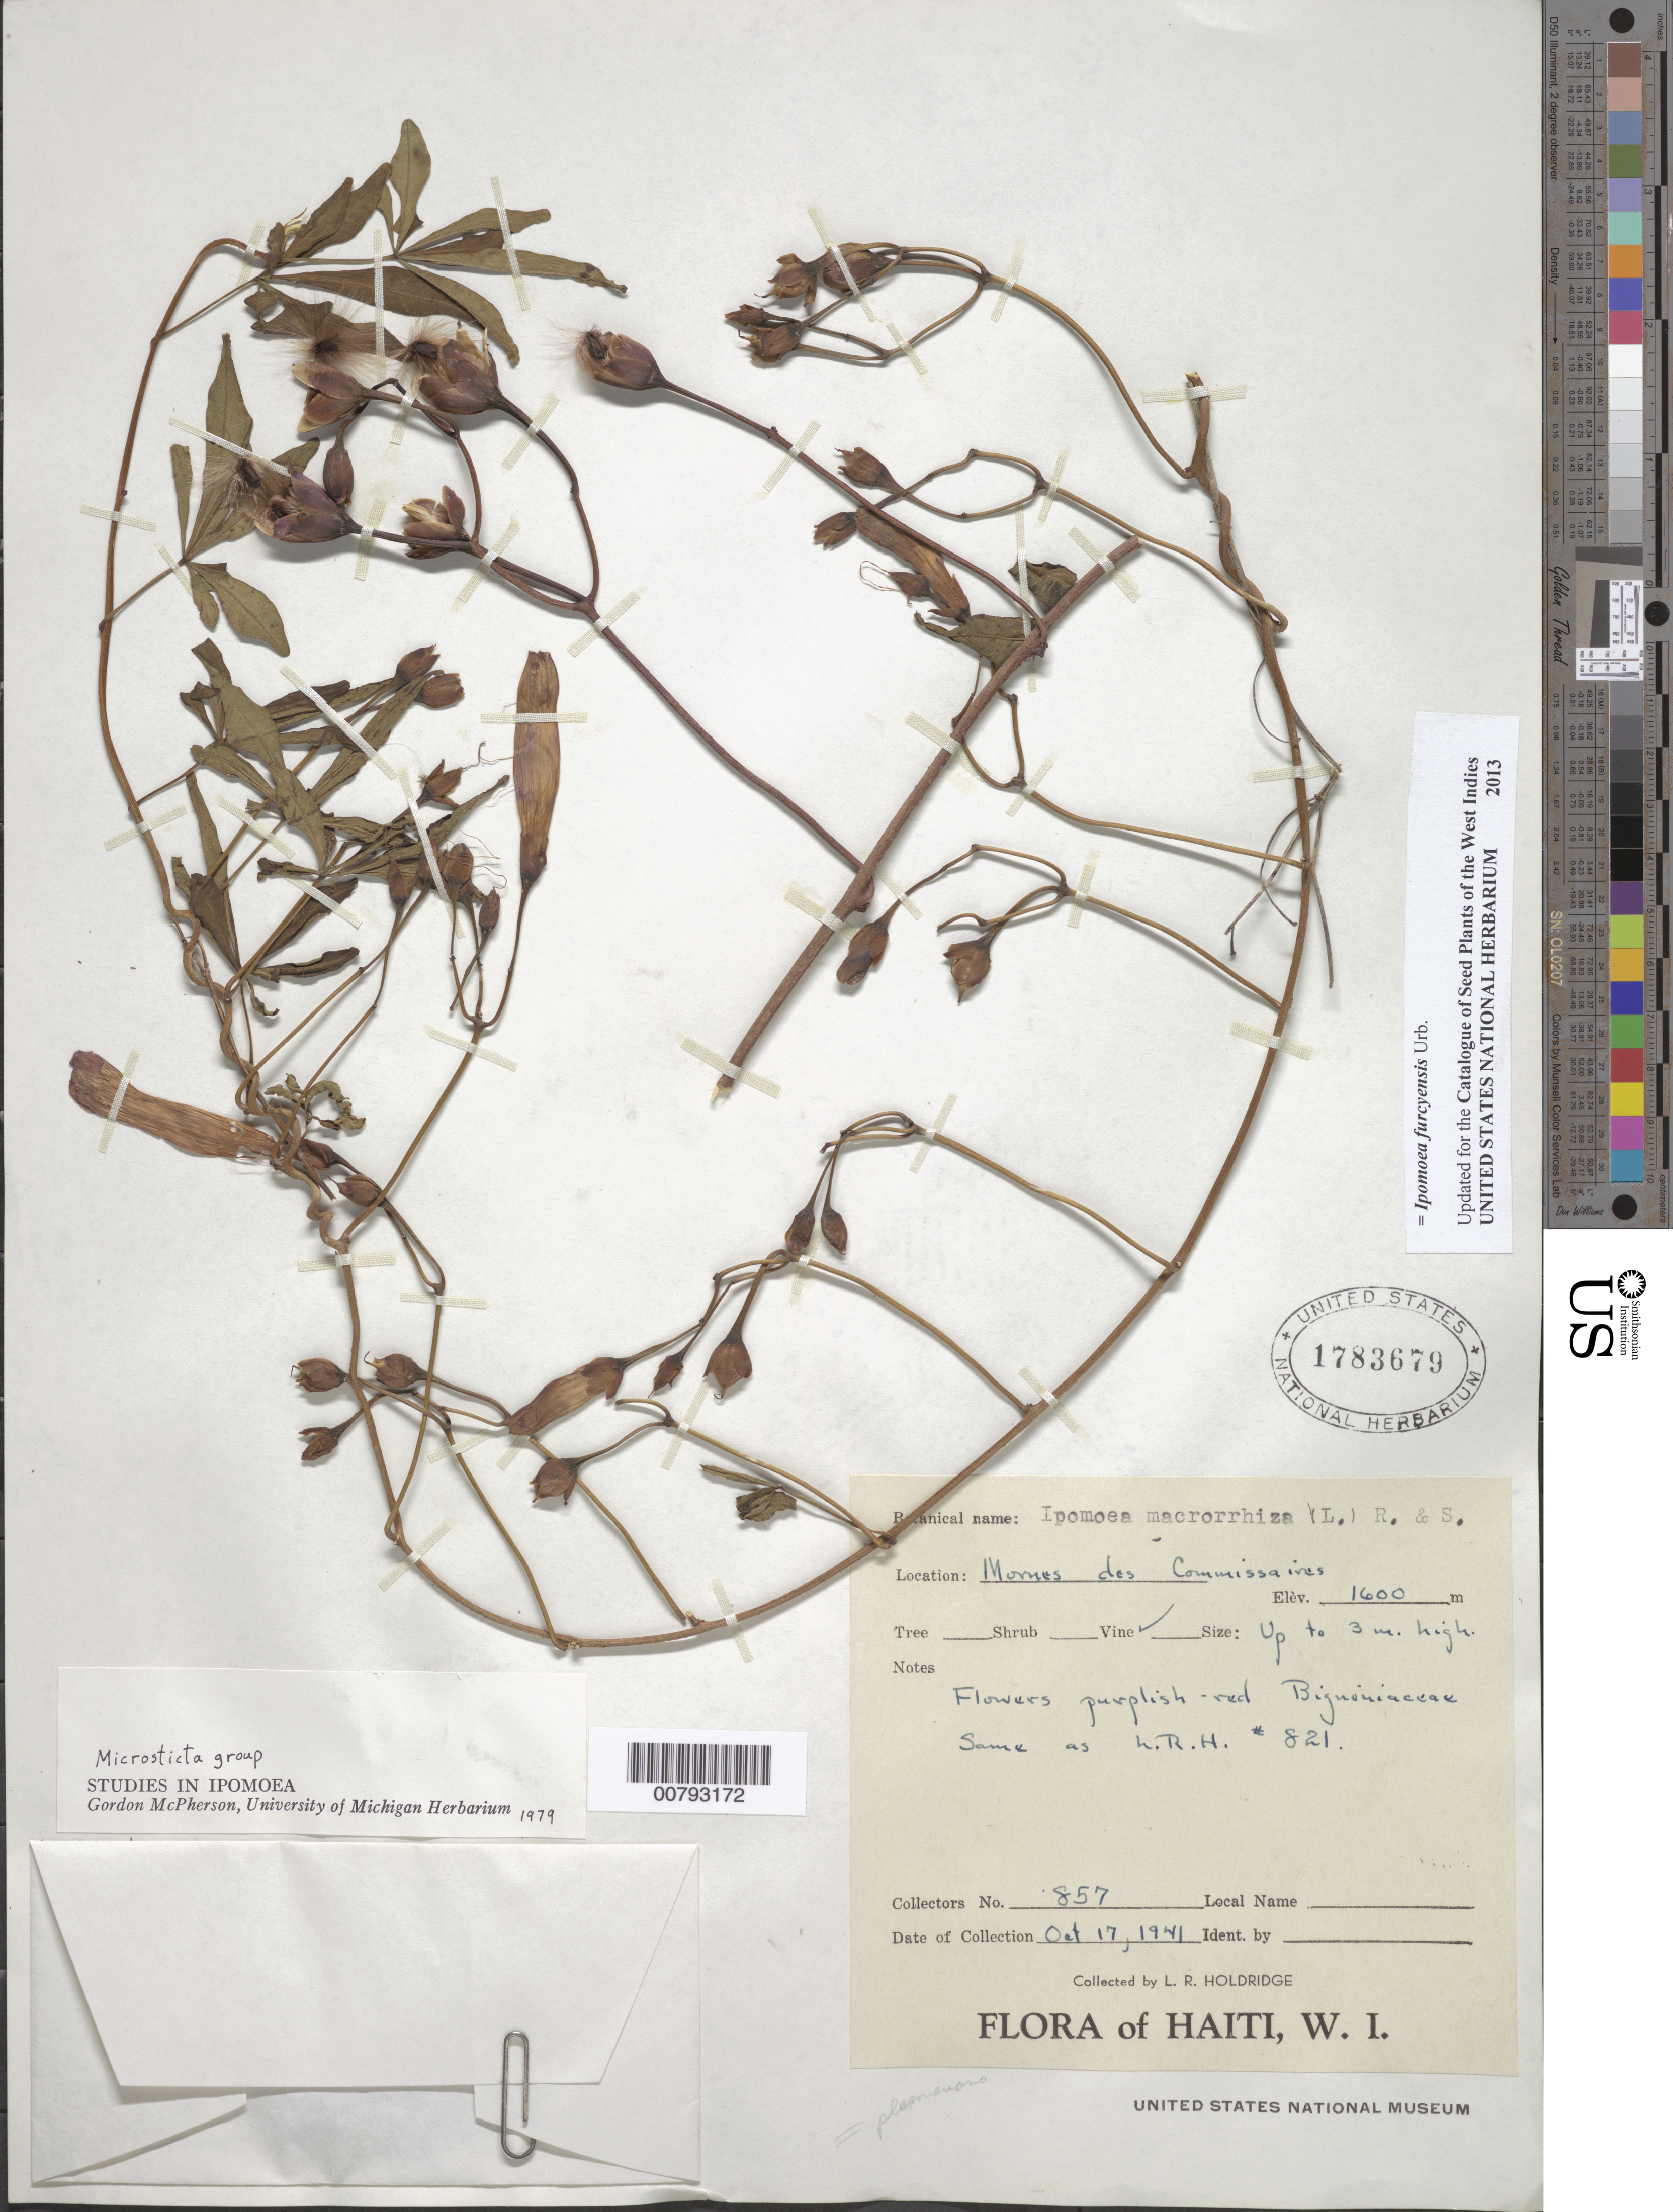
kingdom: Plantae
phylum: Tracheophyta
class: Magnoliopsida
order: Solanales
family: Convolvulaceae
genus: Ipomoea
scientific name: Ipomoea furcyensis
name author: Urb.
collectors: L. Holdridge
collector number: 857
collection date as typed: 17 Oct 1941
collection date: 1941-10-17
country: Haiti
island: Hispaniola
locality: Mornes des Commissaires.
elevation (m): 1600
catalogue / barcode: US 1783679